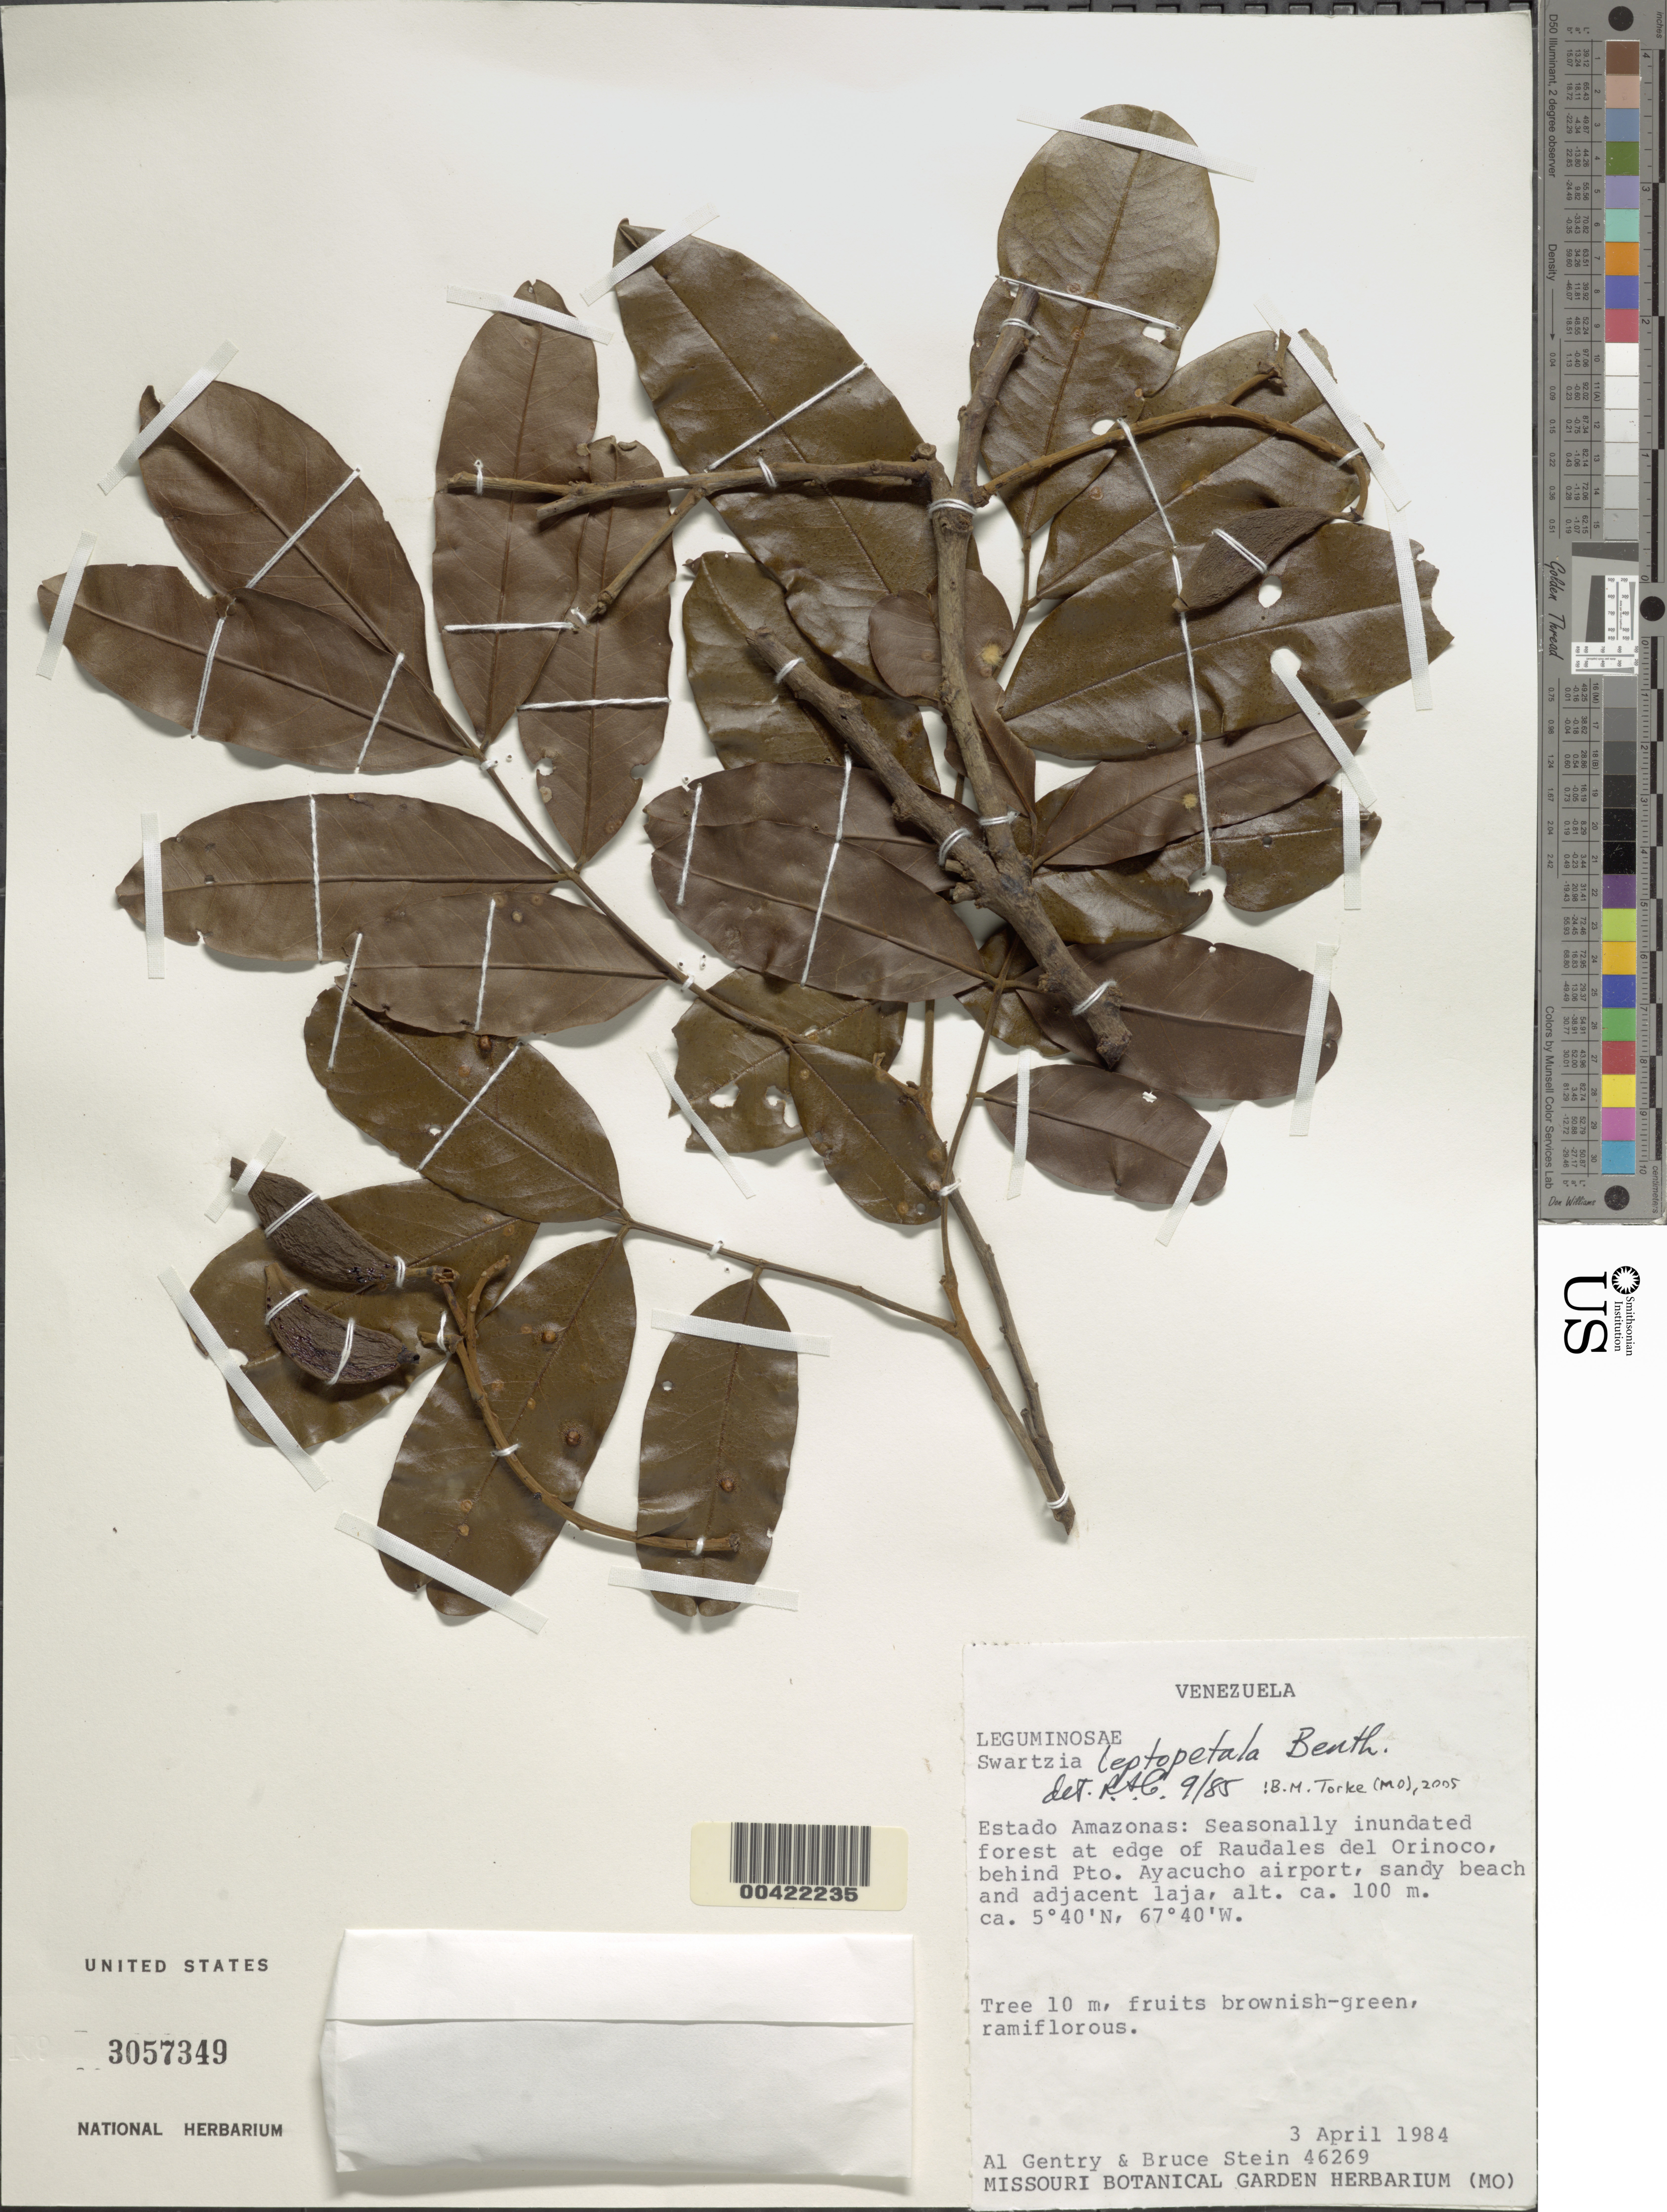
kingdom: Plantae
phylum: Tracheophyta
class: Magnoliopsida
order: Fabales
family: Fabaceae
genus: Swartzia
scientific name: Swartzia leptopetala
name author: Benth.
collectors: A. H. Gentry & B. A. Stein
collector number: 46269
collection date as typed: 03 Apr 1984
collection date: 1984-04-03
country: Colombia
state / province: Vichada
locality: along Rio Orinoco near Casuarito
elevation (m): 100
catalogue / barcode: US 3057349